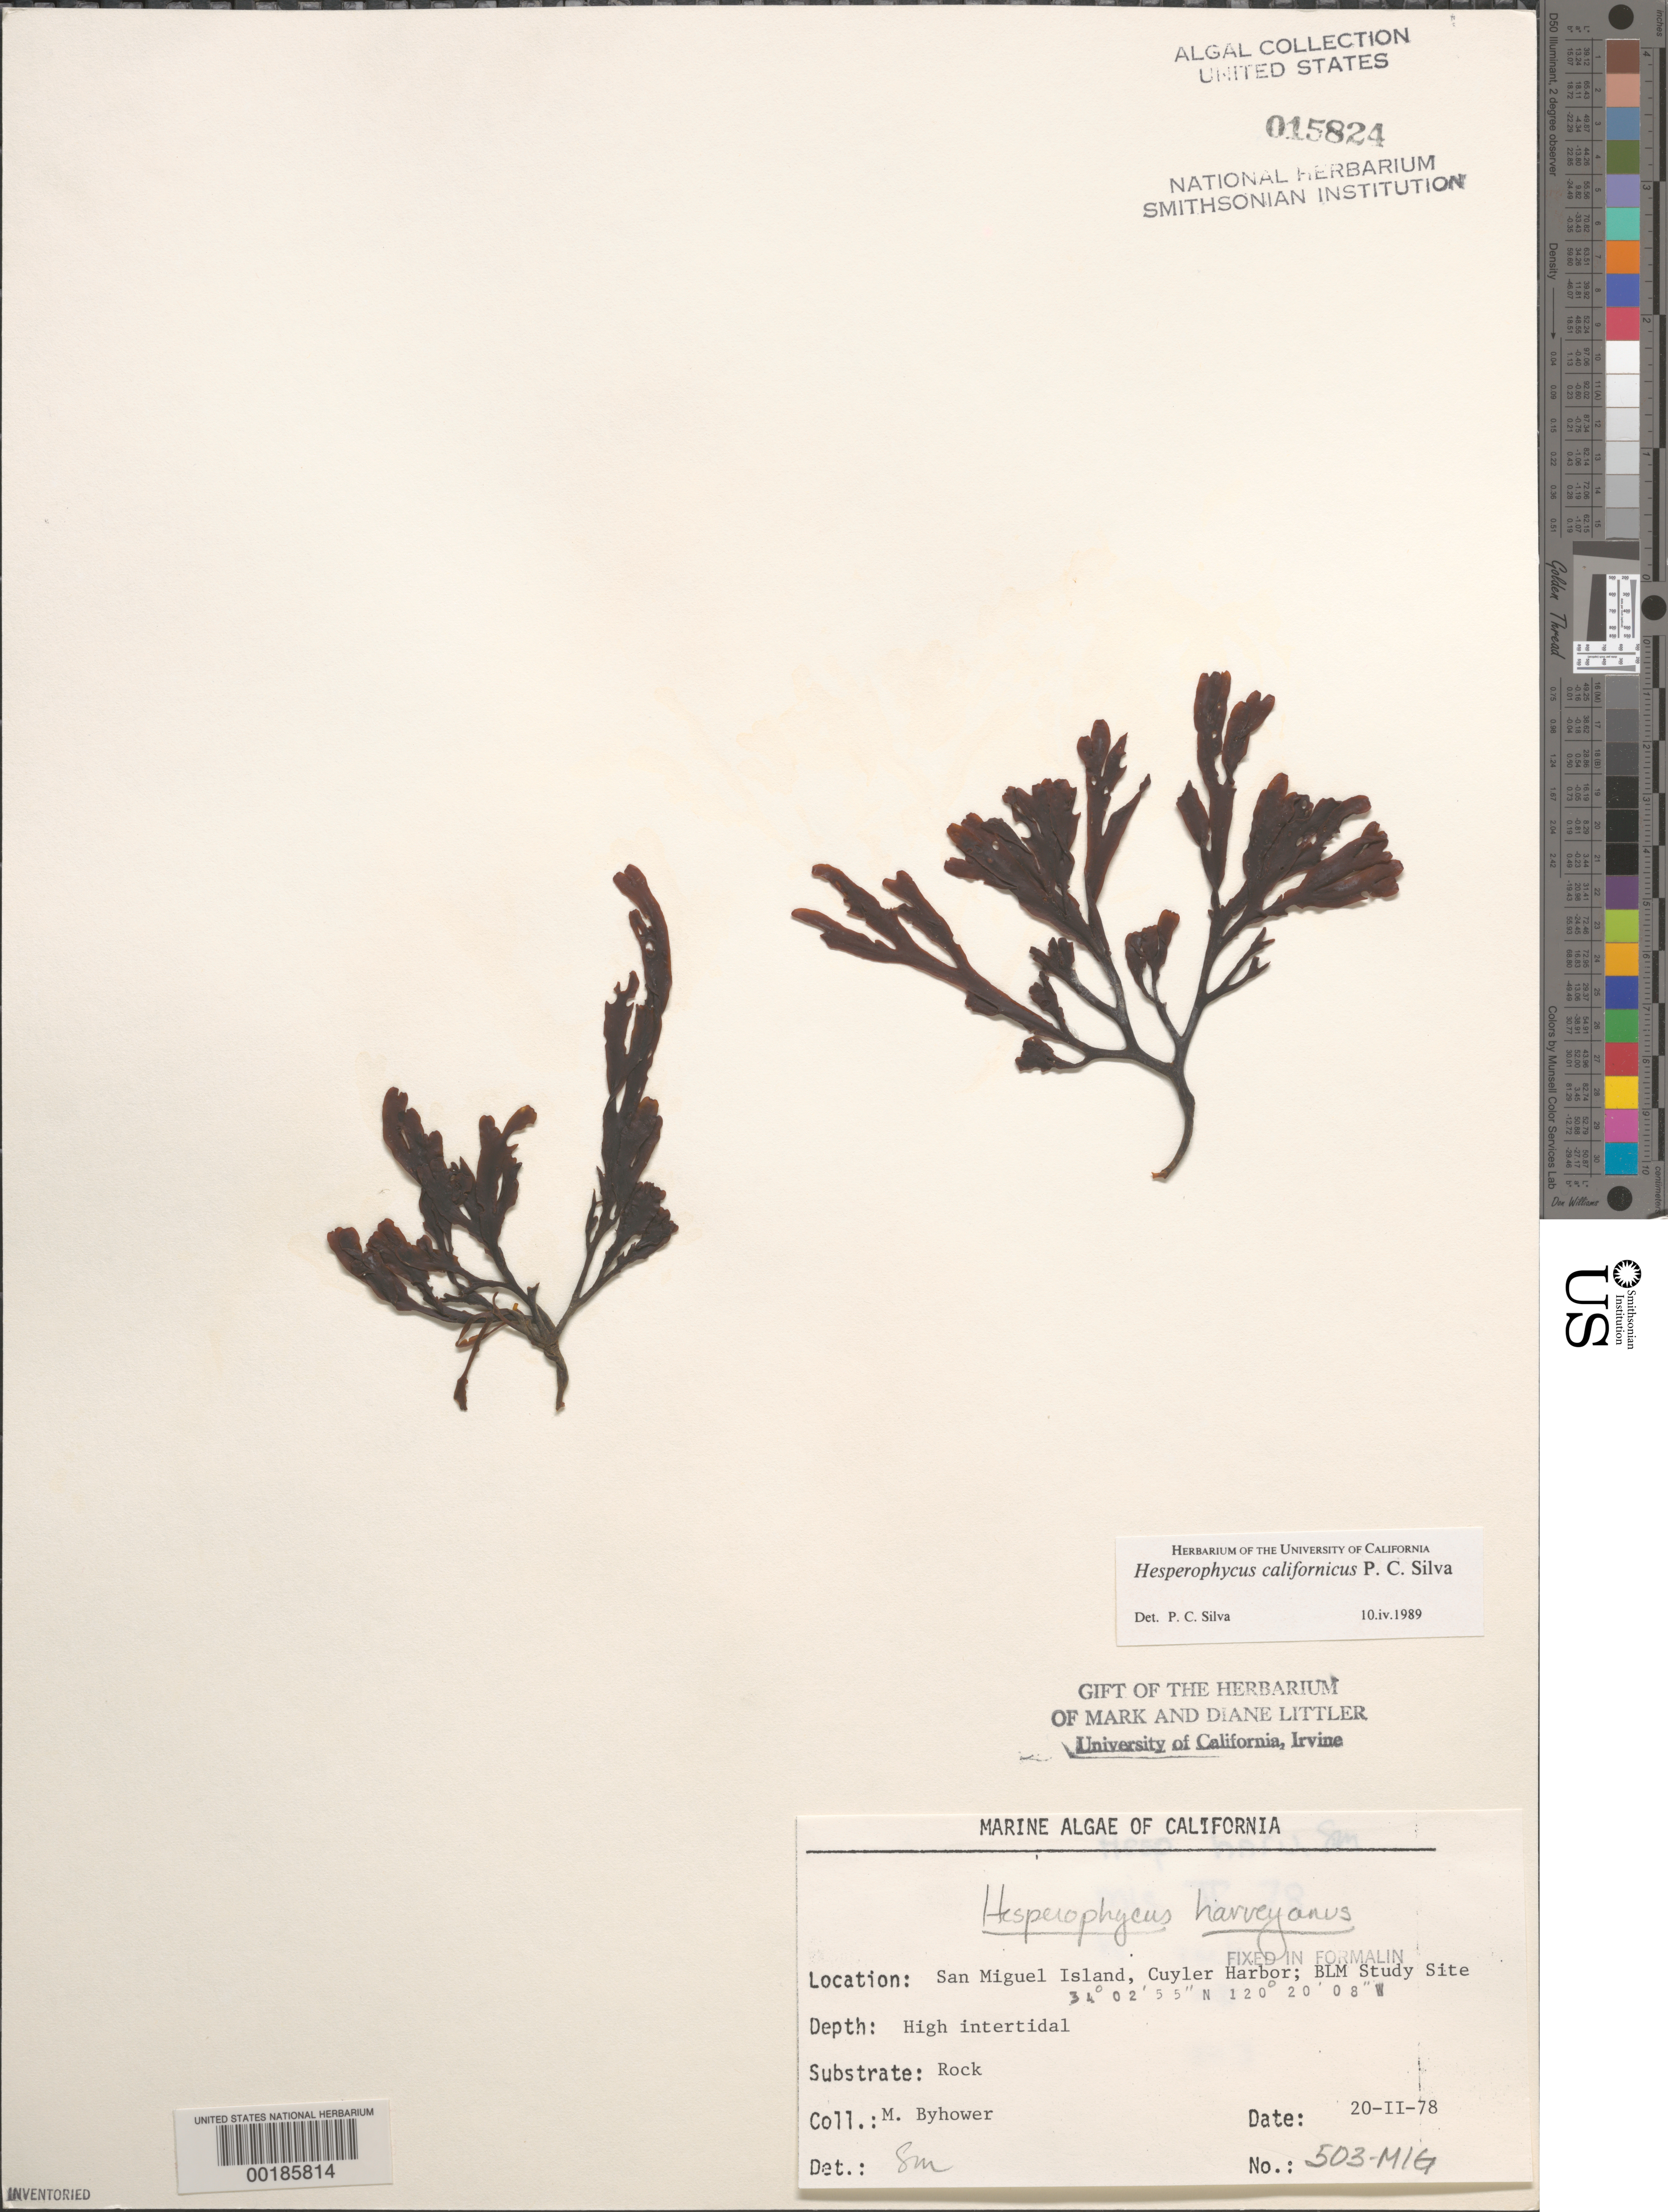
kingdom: Chromista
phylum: Ochrophyta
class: Phaeophyceae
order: Fucales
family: Fucaceae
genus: Hesperophycus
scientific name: Hesperophycus californicus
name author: P.C. Silva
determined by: Silva, P. C.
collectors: M. Byhower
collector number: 503-mig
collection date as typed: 20 Feb 1978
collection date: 1978-02-20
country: United States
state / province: California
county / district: Santa Barbara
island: San Miguel Island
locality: Cuyler Harbor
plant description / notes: BLM-SOCALBIGHT Rocky Intertidal Survey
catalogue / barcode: US 15824